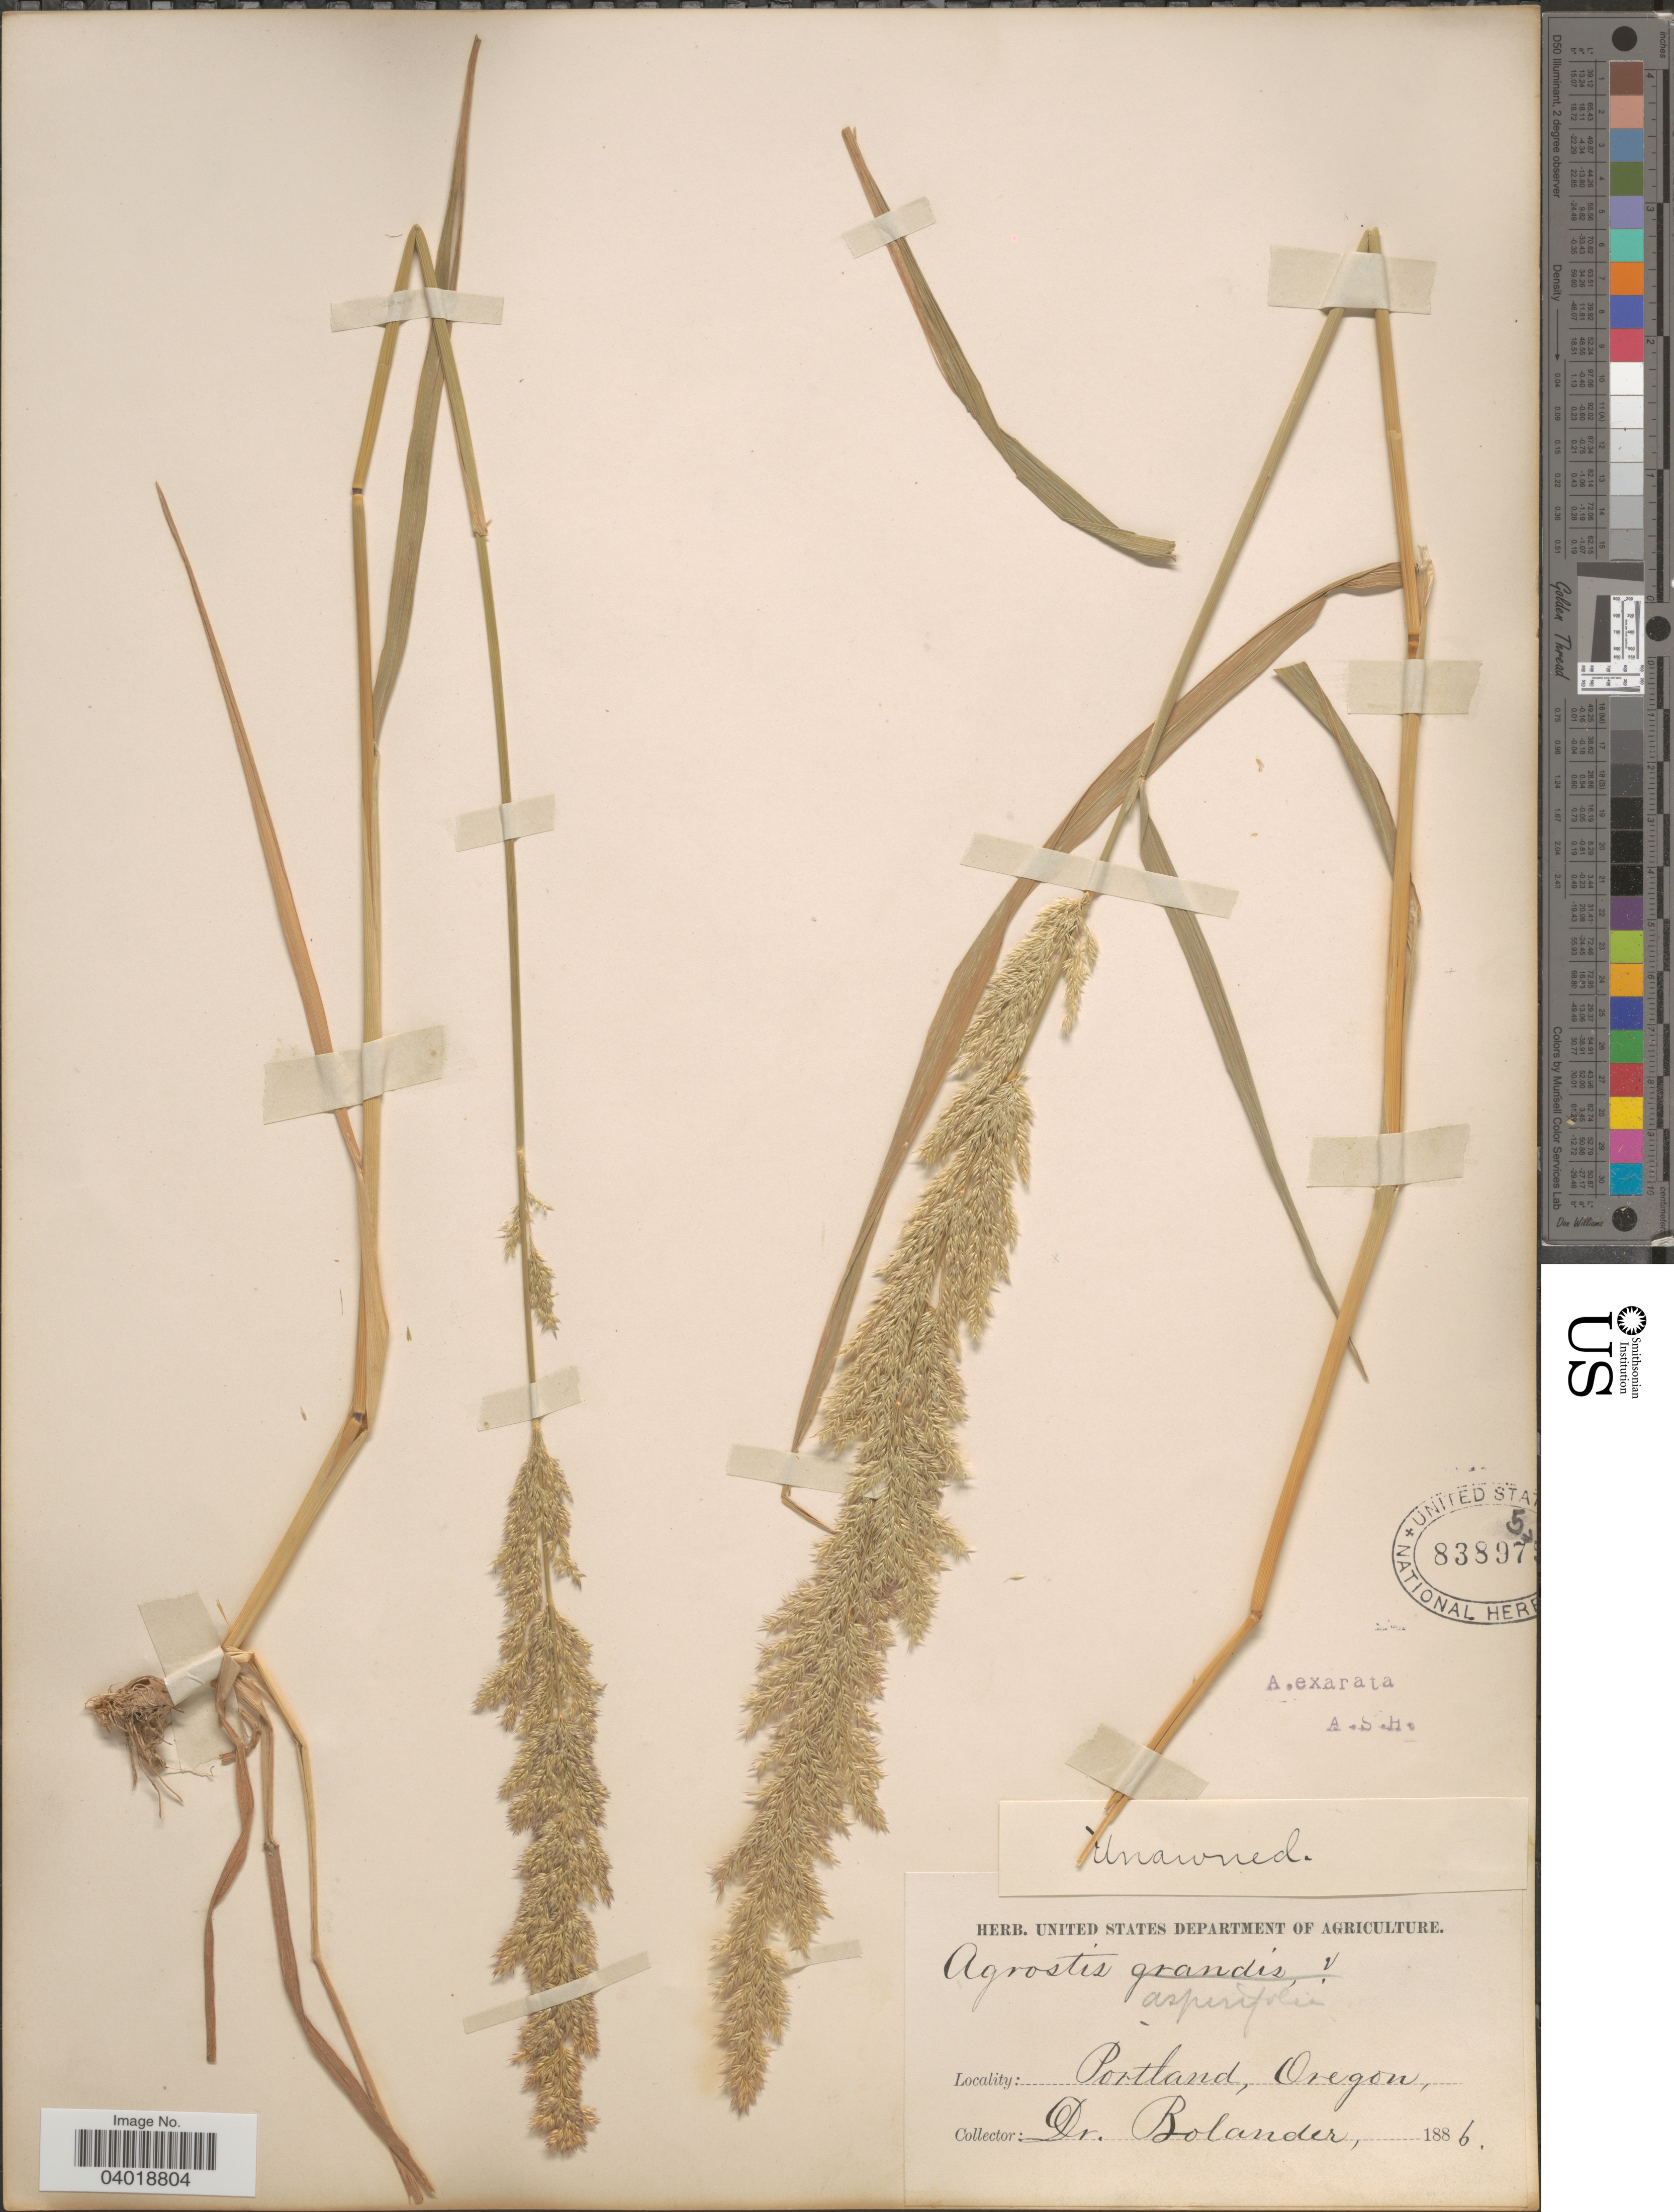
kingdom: Plantae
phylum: Tracheophyta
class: Liliopsida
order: Poales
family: Poaceae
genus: Agrostis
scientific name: Agrostis exarata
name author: Trin.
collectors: -. Bolander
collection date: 1886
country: United States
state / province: Oregon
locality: Portland.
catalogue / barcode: US 838975